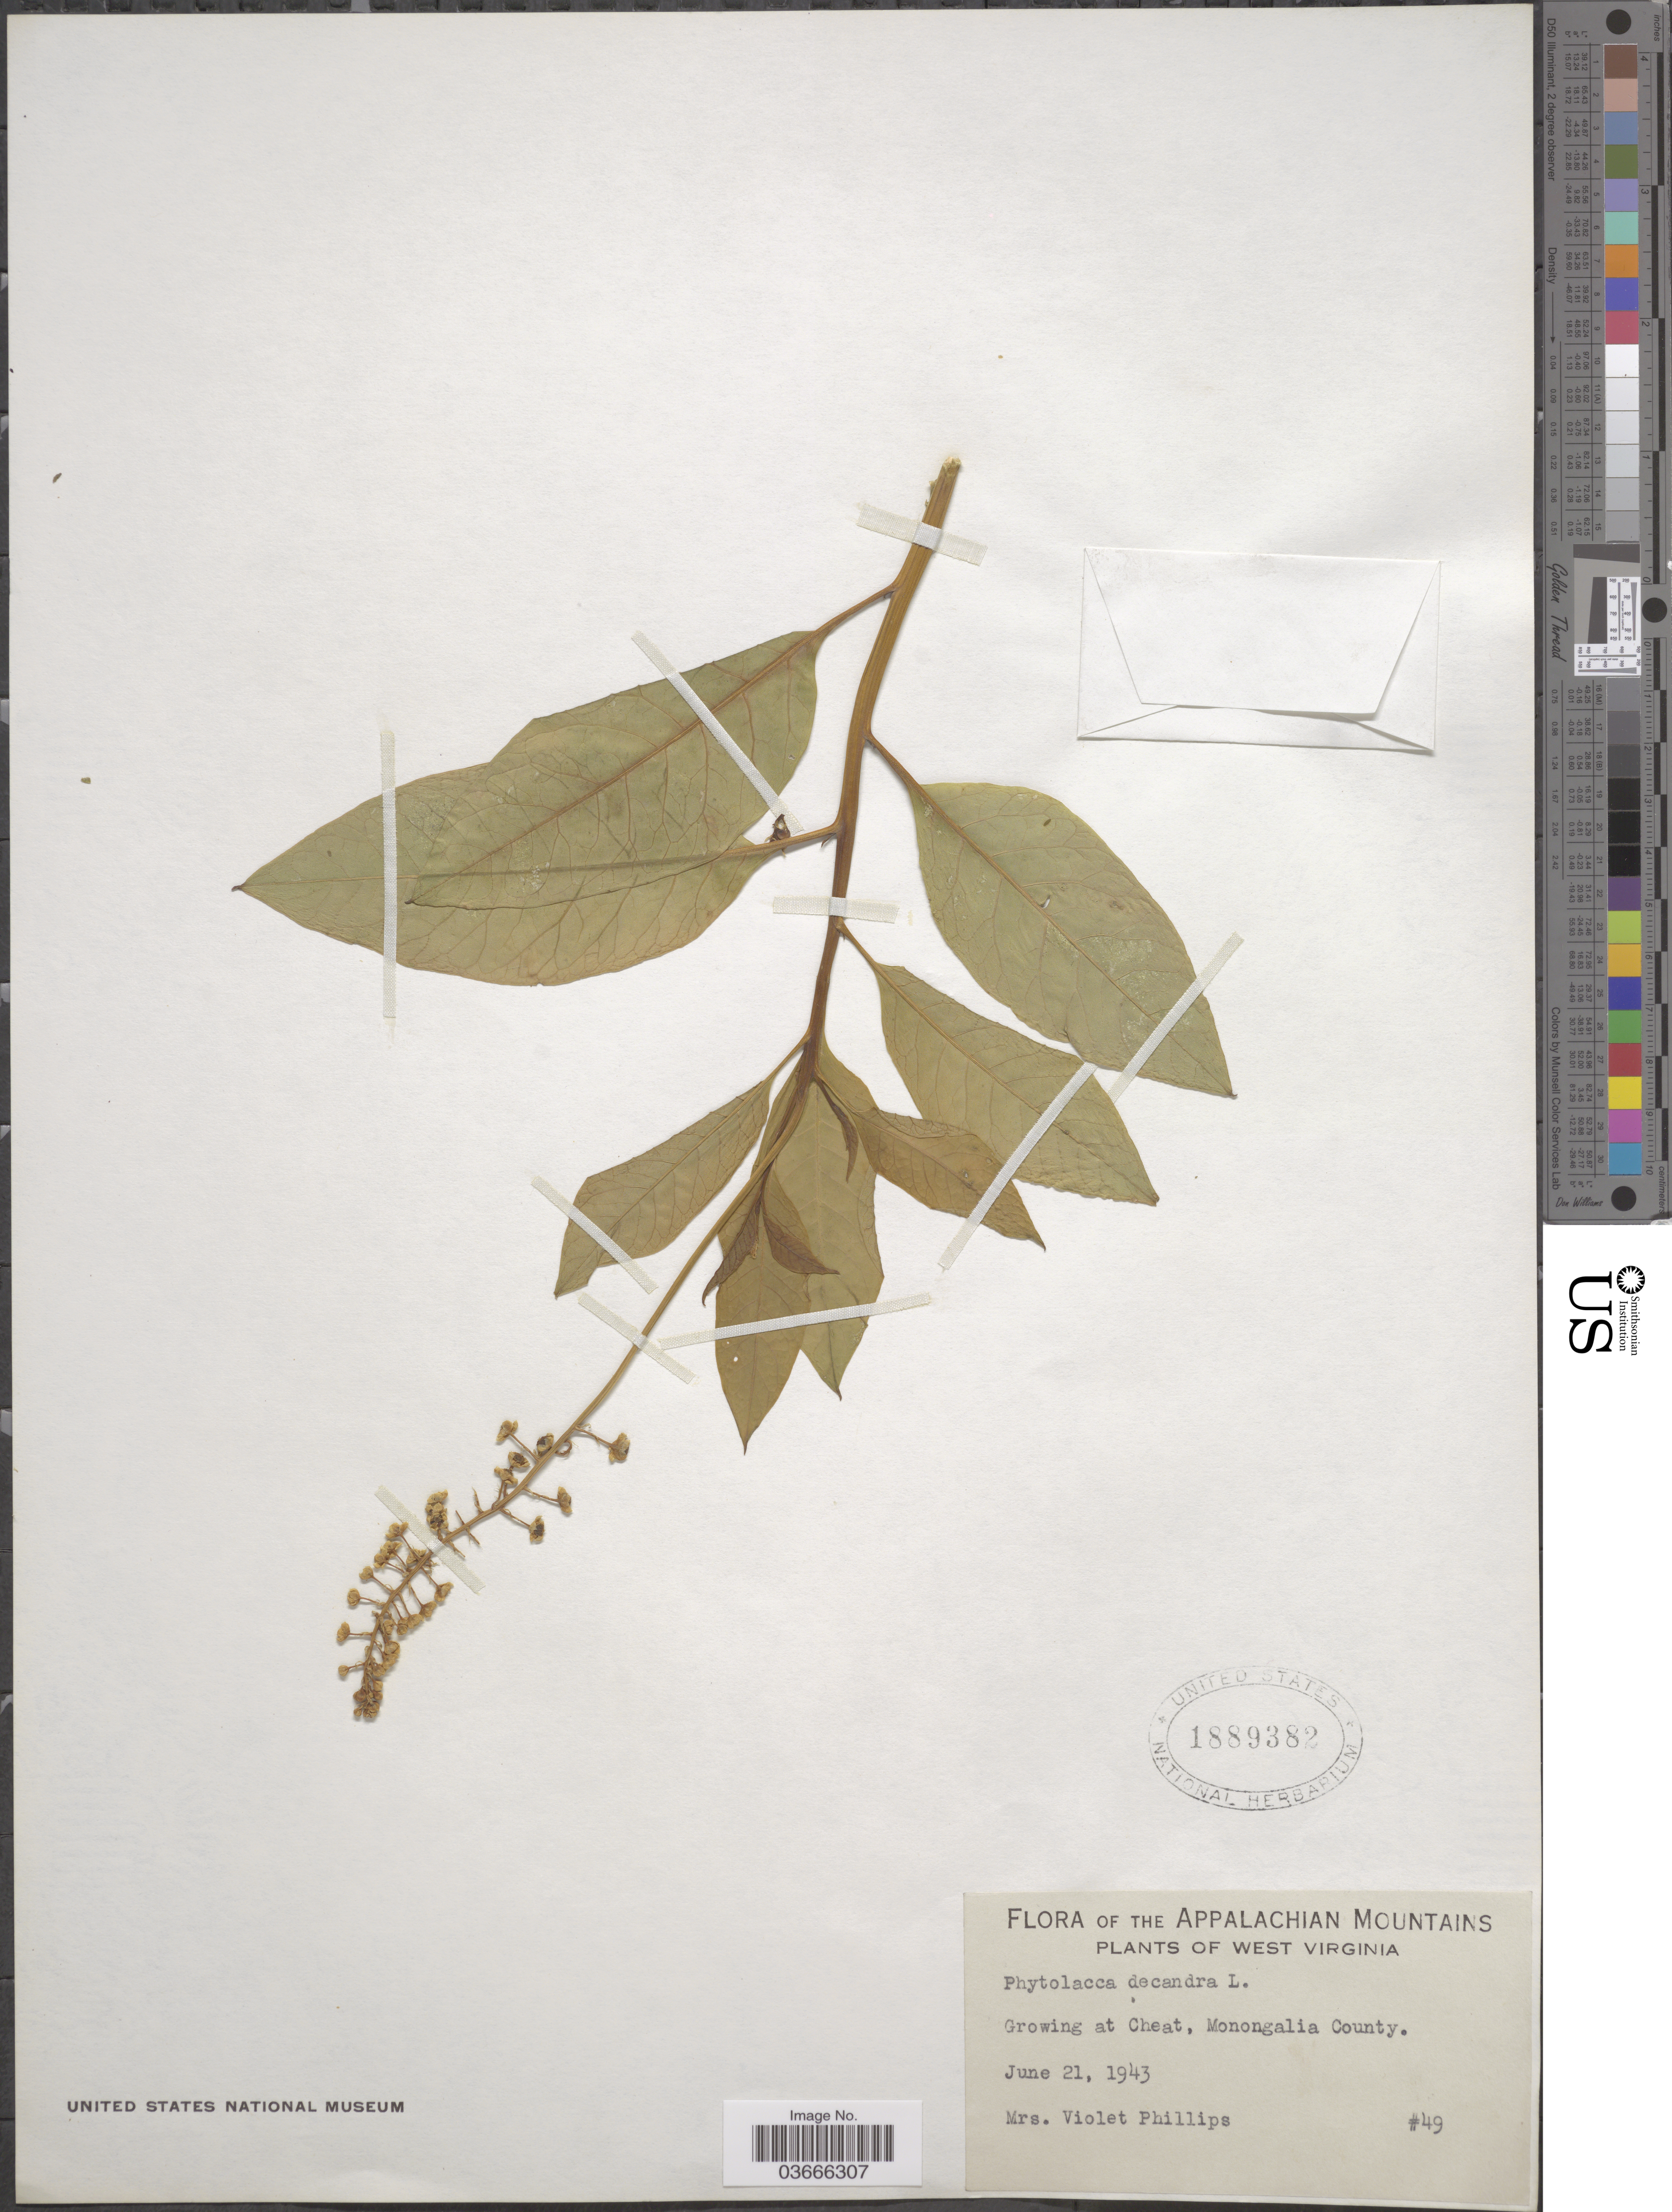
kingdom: Plantae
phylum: Tracheophyta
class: Magnoliopsida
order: Caryophyllales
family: Phytolaccaceae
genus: Phytolacca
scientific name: Phytolacca americana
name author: L.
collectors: V. Phillips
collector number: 49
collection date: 1943-06-21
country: United States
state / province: West Virginia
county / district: Monongalia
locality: The Appalachian Mountains. Growing at Cheat, Monongalia County.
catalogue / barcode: US 1889382